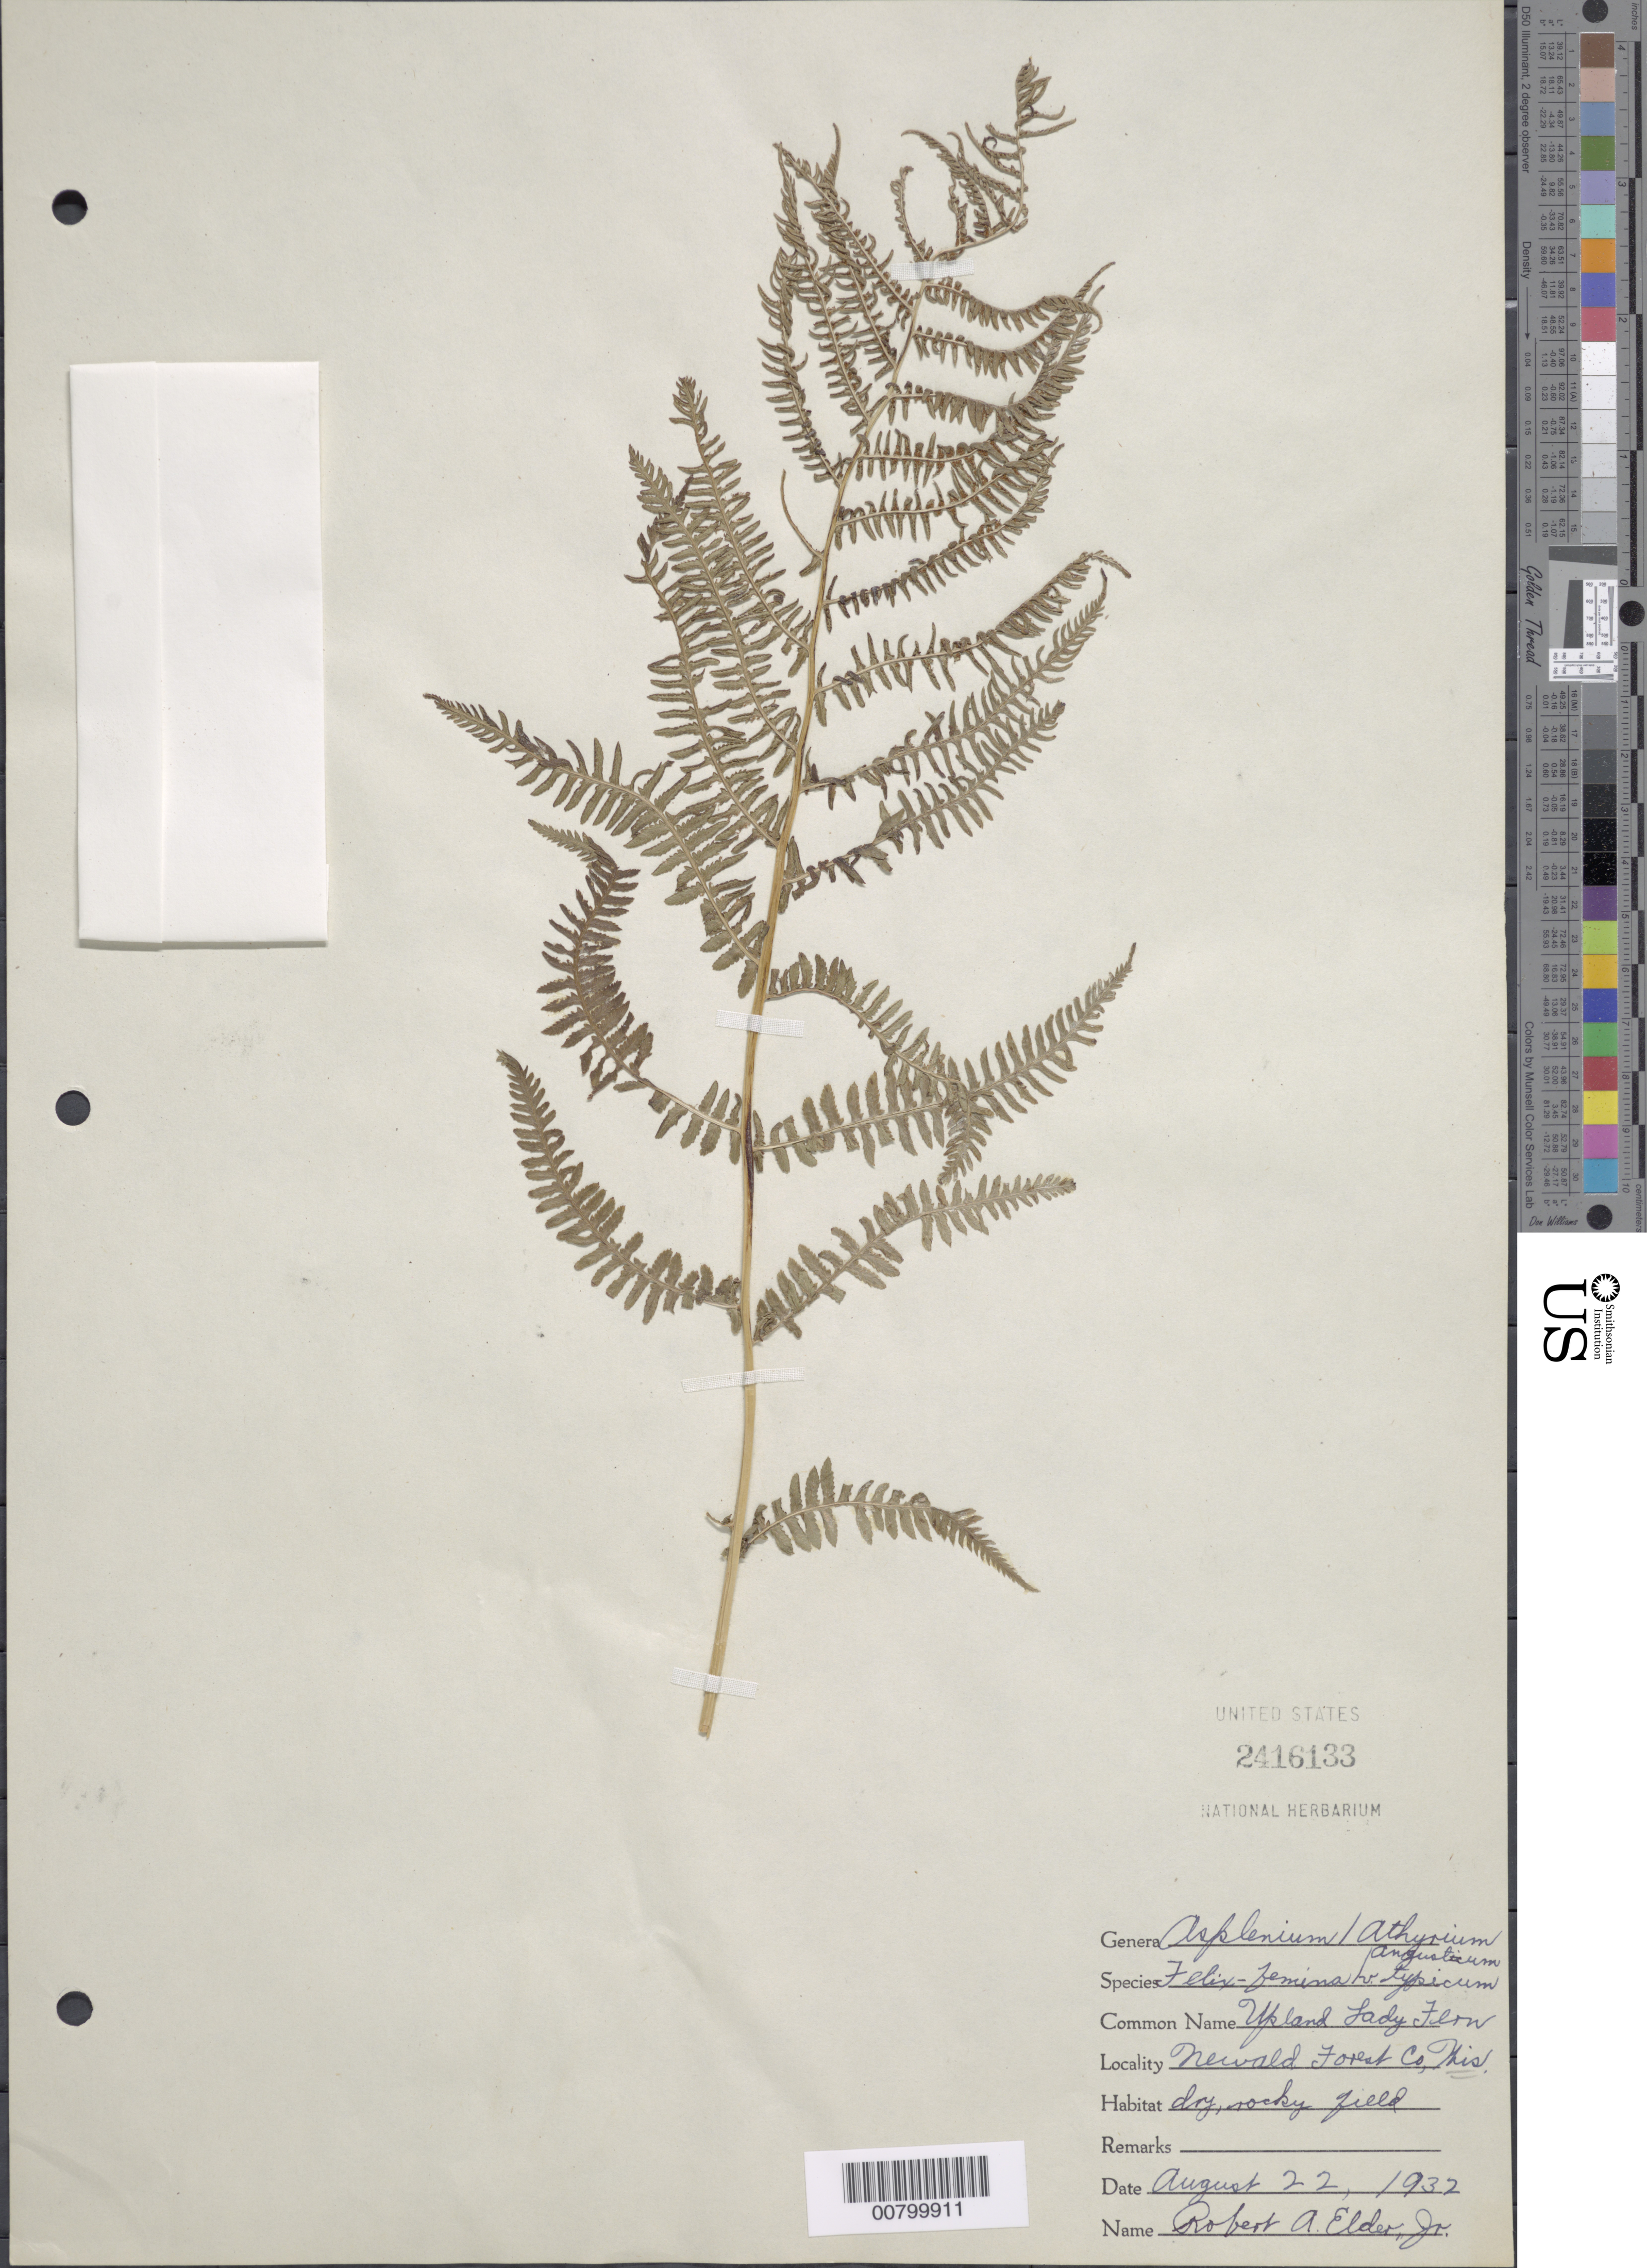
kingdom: Plantae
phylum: Tracheophyta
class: Polypodiopsida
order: Polypodiales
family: Athyriaceae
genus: Athyrium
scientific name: Athyrium filix-femina subsp. angustatum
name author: (Willd.) R.T. Clausen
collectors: R. E. Elder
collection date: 1932-08-22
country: United States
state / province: Wisconsin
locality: Newald Forest Co. Wis.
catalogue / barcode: US 2416133